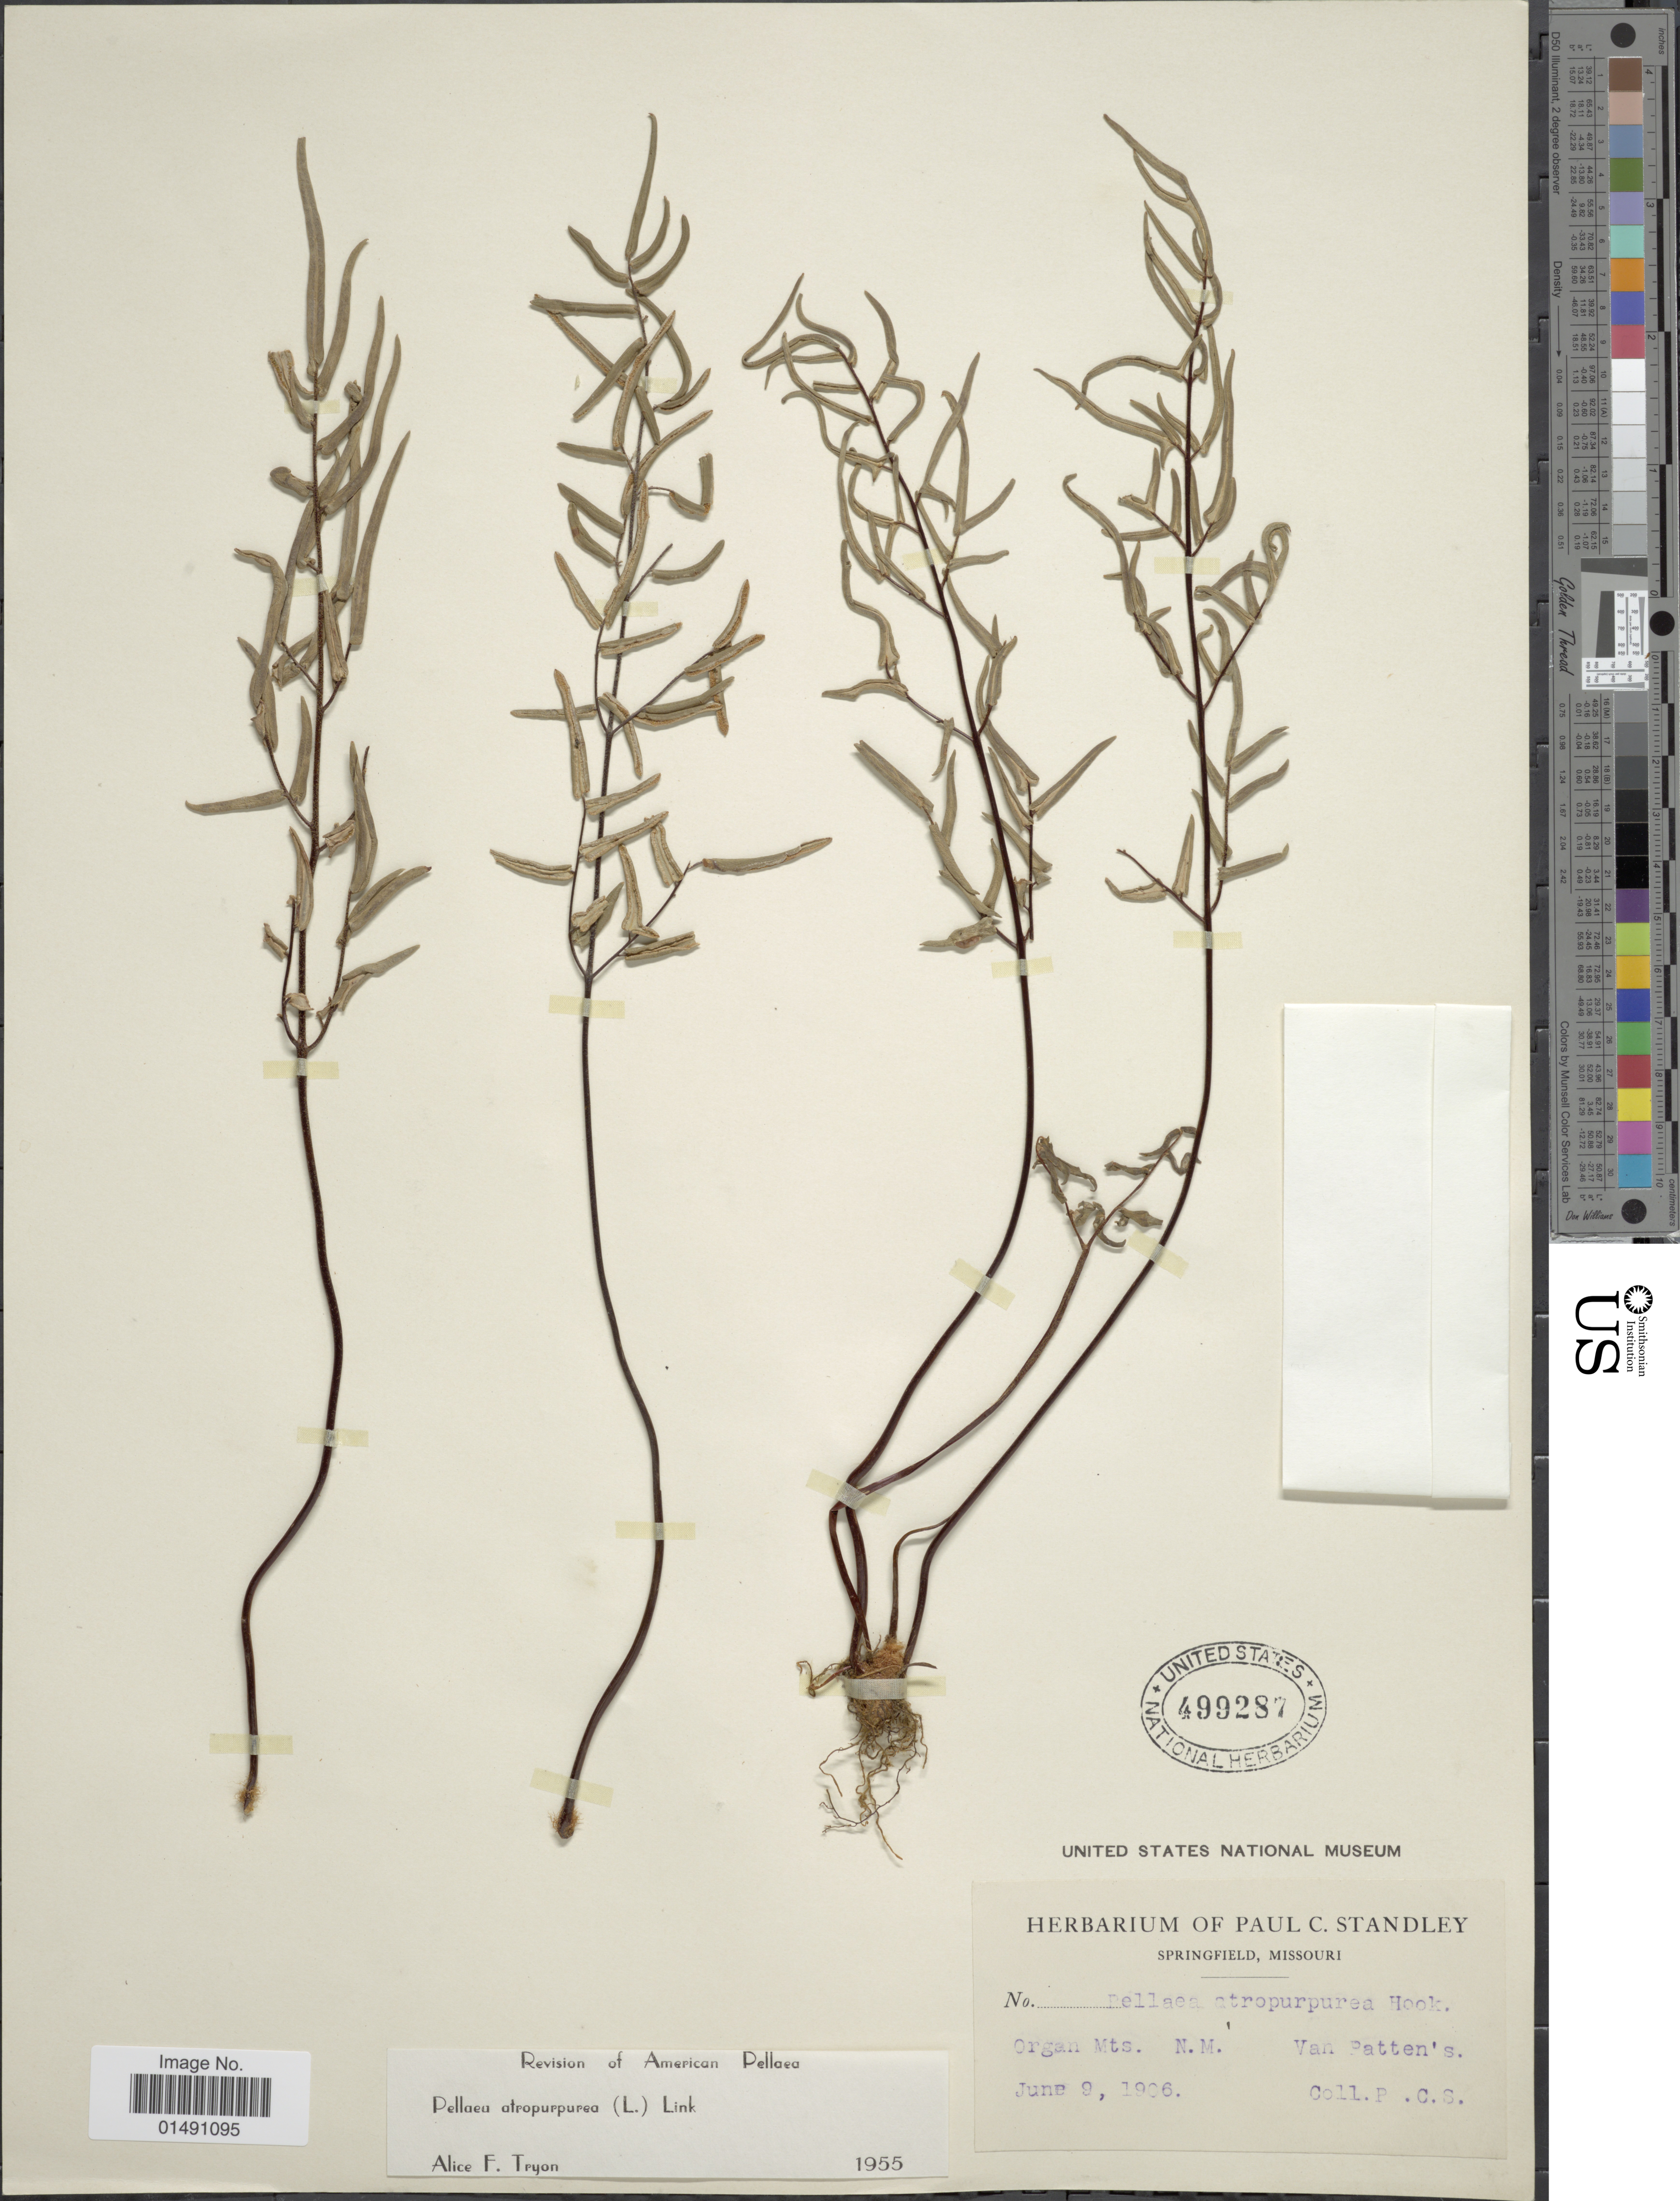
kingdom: Plantae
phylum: Tracheophyta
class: Polypodiopsida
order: Polypodiales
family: Pteridaceae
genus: Pellaea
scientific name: Pellaea atropurpurea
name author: (L.) Link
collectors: P. C. Standley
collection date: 1906-06-09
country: United States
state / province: New Mexico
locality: Organ Mts, Van Patten's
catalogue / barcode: US 499287